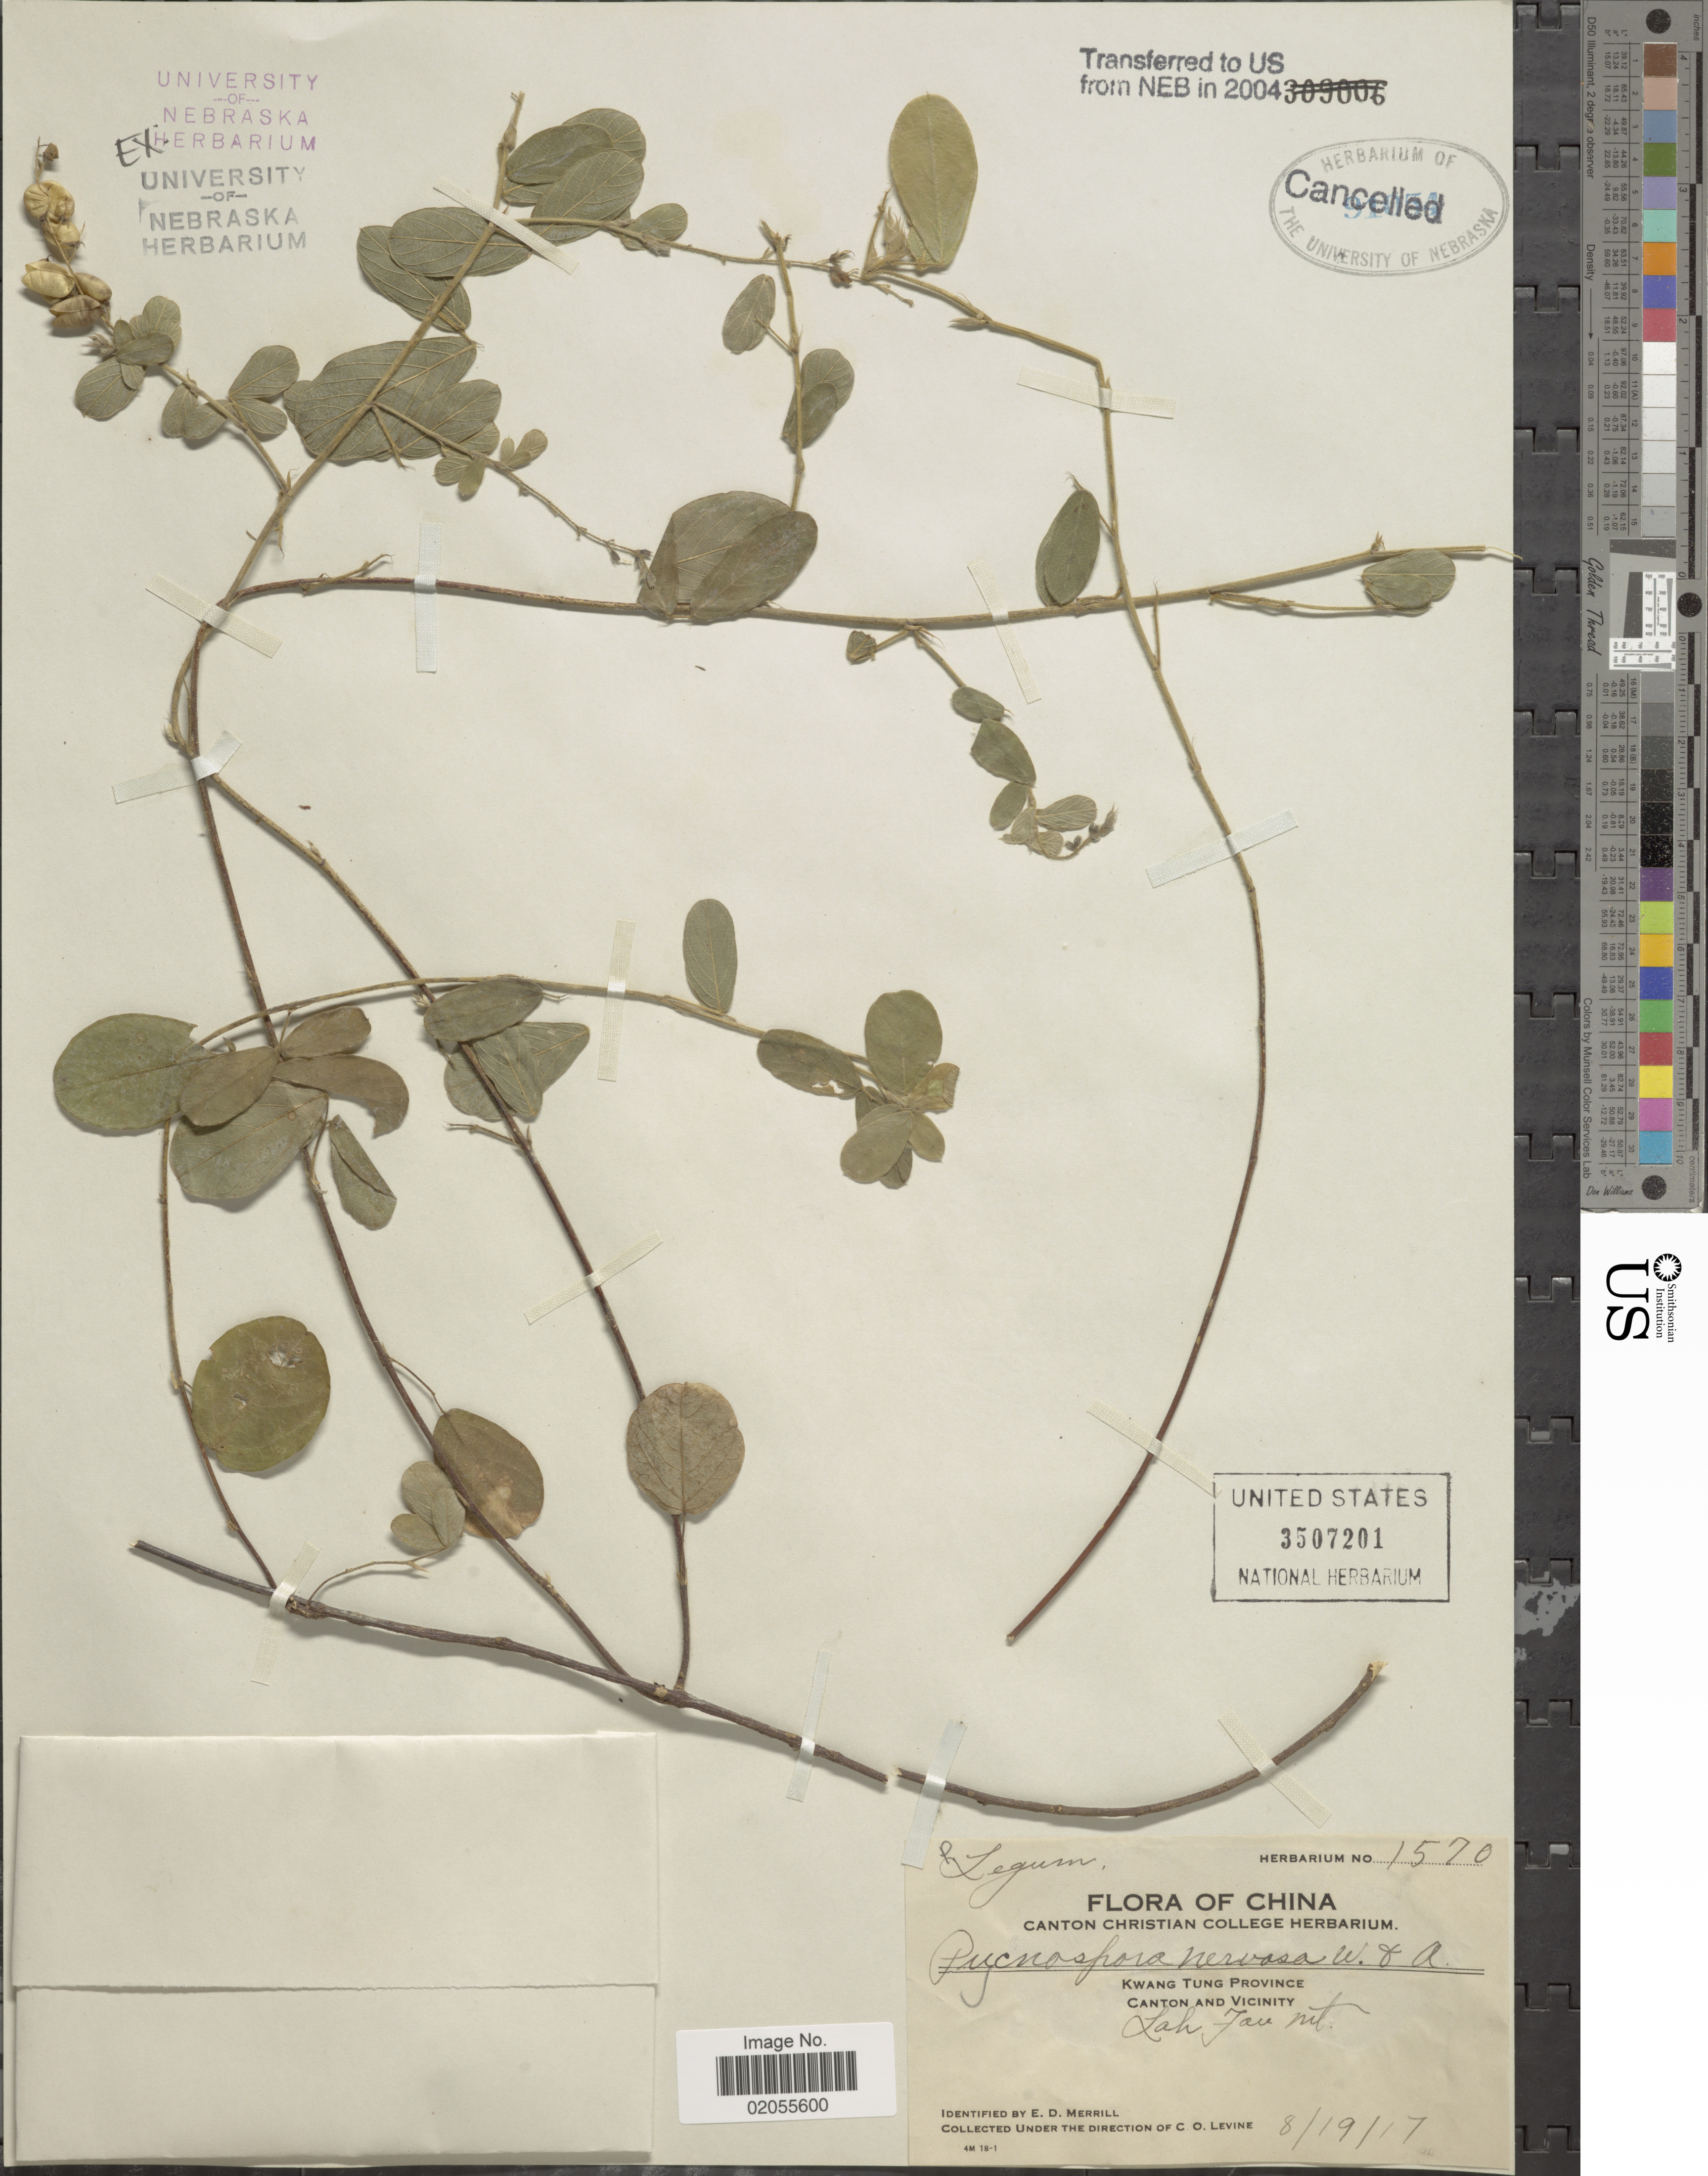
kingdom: Plantae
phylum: Tracheophyta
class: Magnoliopsida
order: Fabales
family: Fabaceae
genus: Pycnospora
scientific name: Pycnospora nervosa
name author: Wight & Arn.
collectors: C. O. Levine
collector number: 1570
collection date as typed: Transcribed d/m/y: 19/8/17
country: China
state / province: Guangdong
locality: KwangTung Province, Canton and vicinity, Lah Fau Mt.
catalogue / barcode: US 3507201